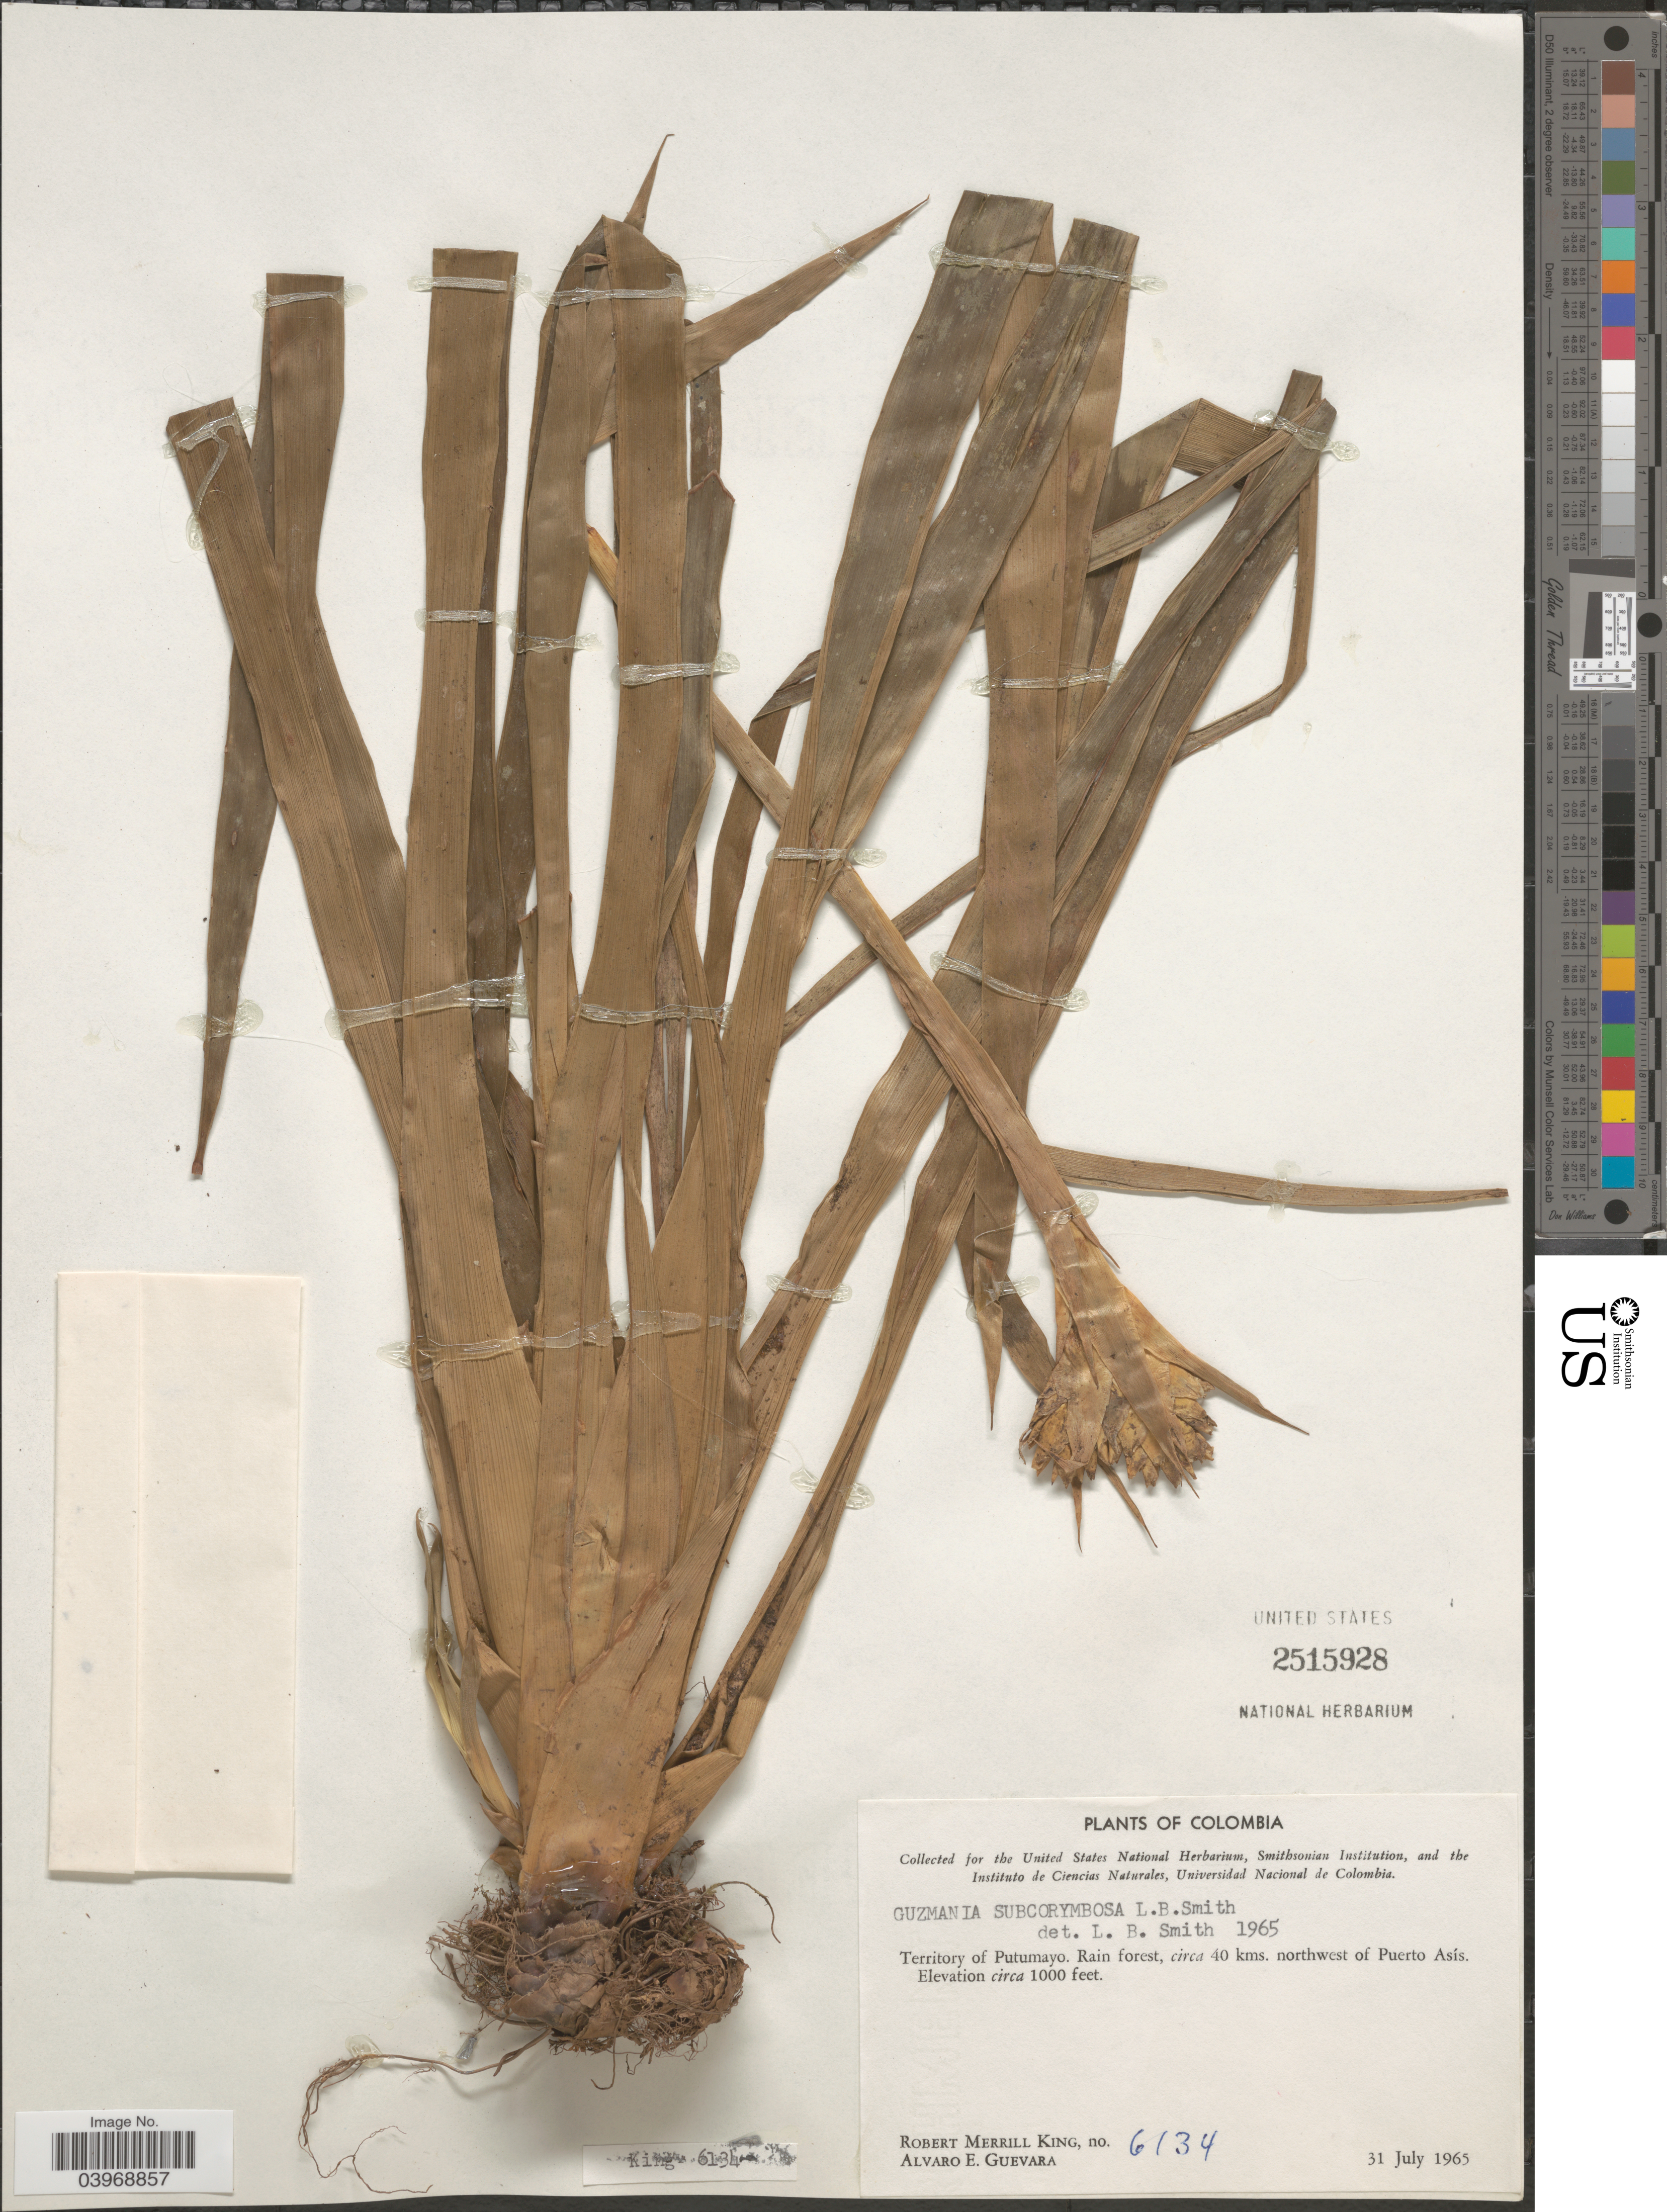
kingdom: Plantae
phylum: Tracheophyta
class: Liliopsida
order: Poales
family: Bromeliaceae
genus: Guzmania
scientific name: Guzmania subcorymbosa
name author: L.B. Sm.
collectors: R. M. King & A. E. Guevara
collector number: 6134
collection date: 1965-07-31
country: Colombia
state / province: Putumayo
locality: Territory of Putumayo. Rain forest, circa 40 kms. northwest of Puerto Asís.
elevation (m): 305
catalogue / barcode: US 2515928